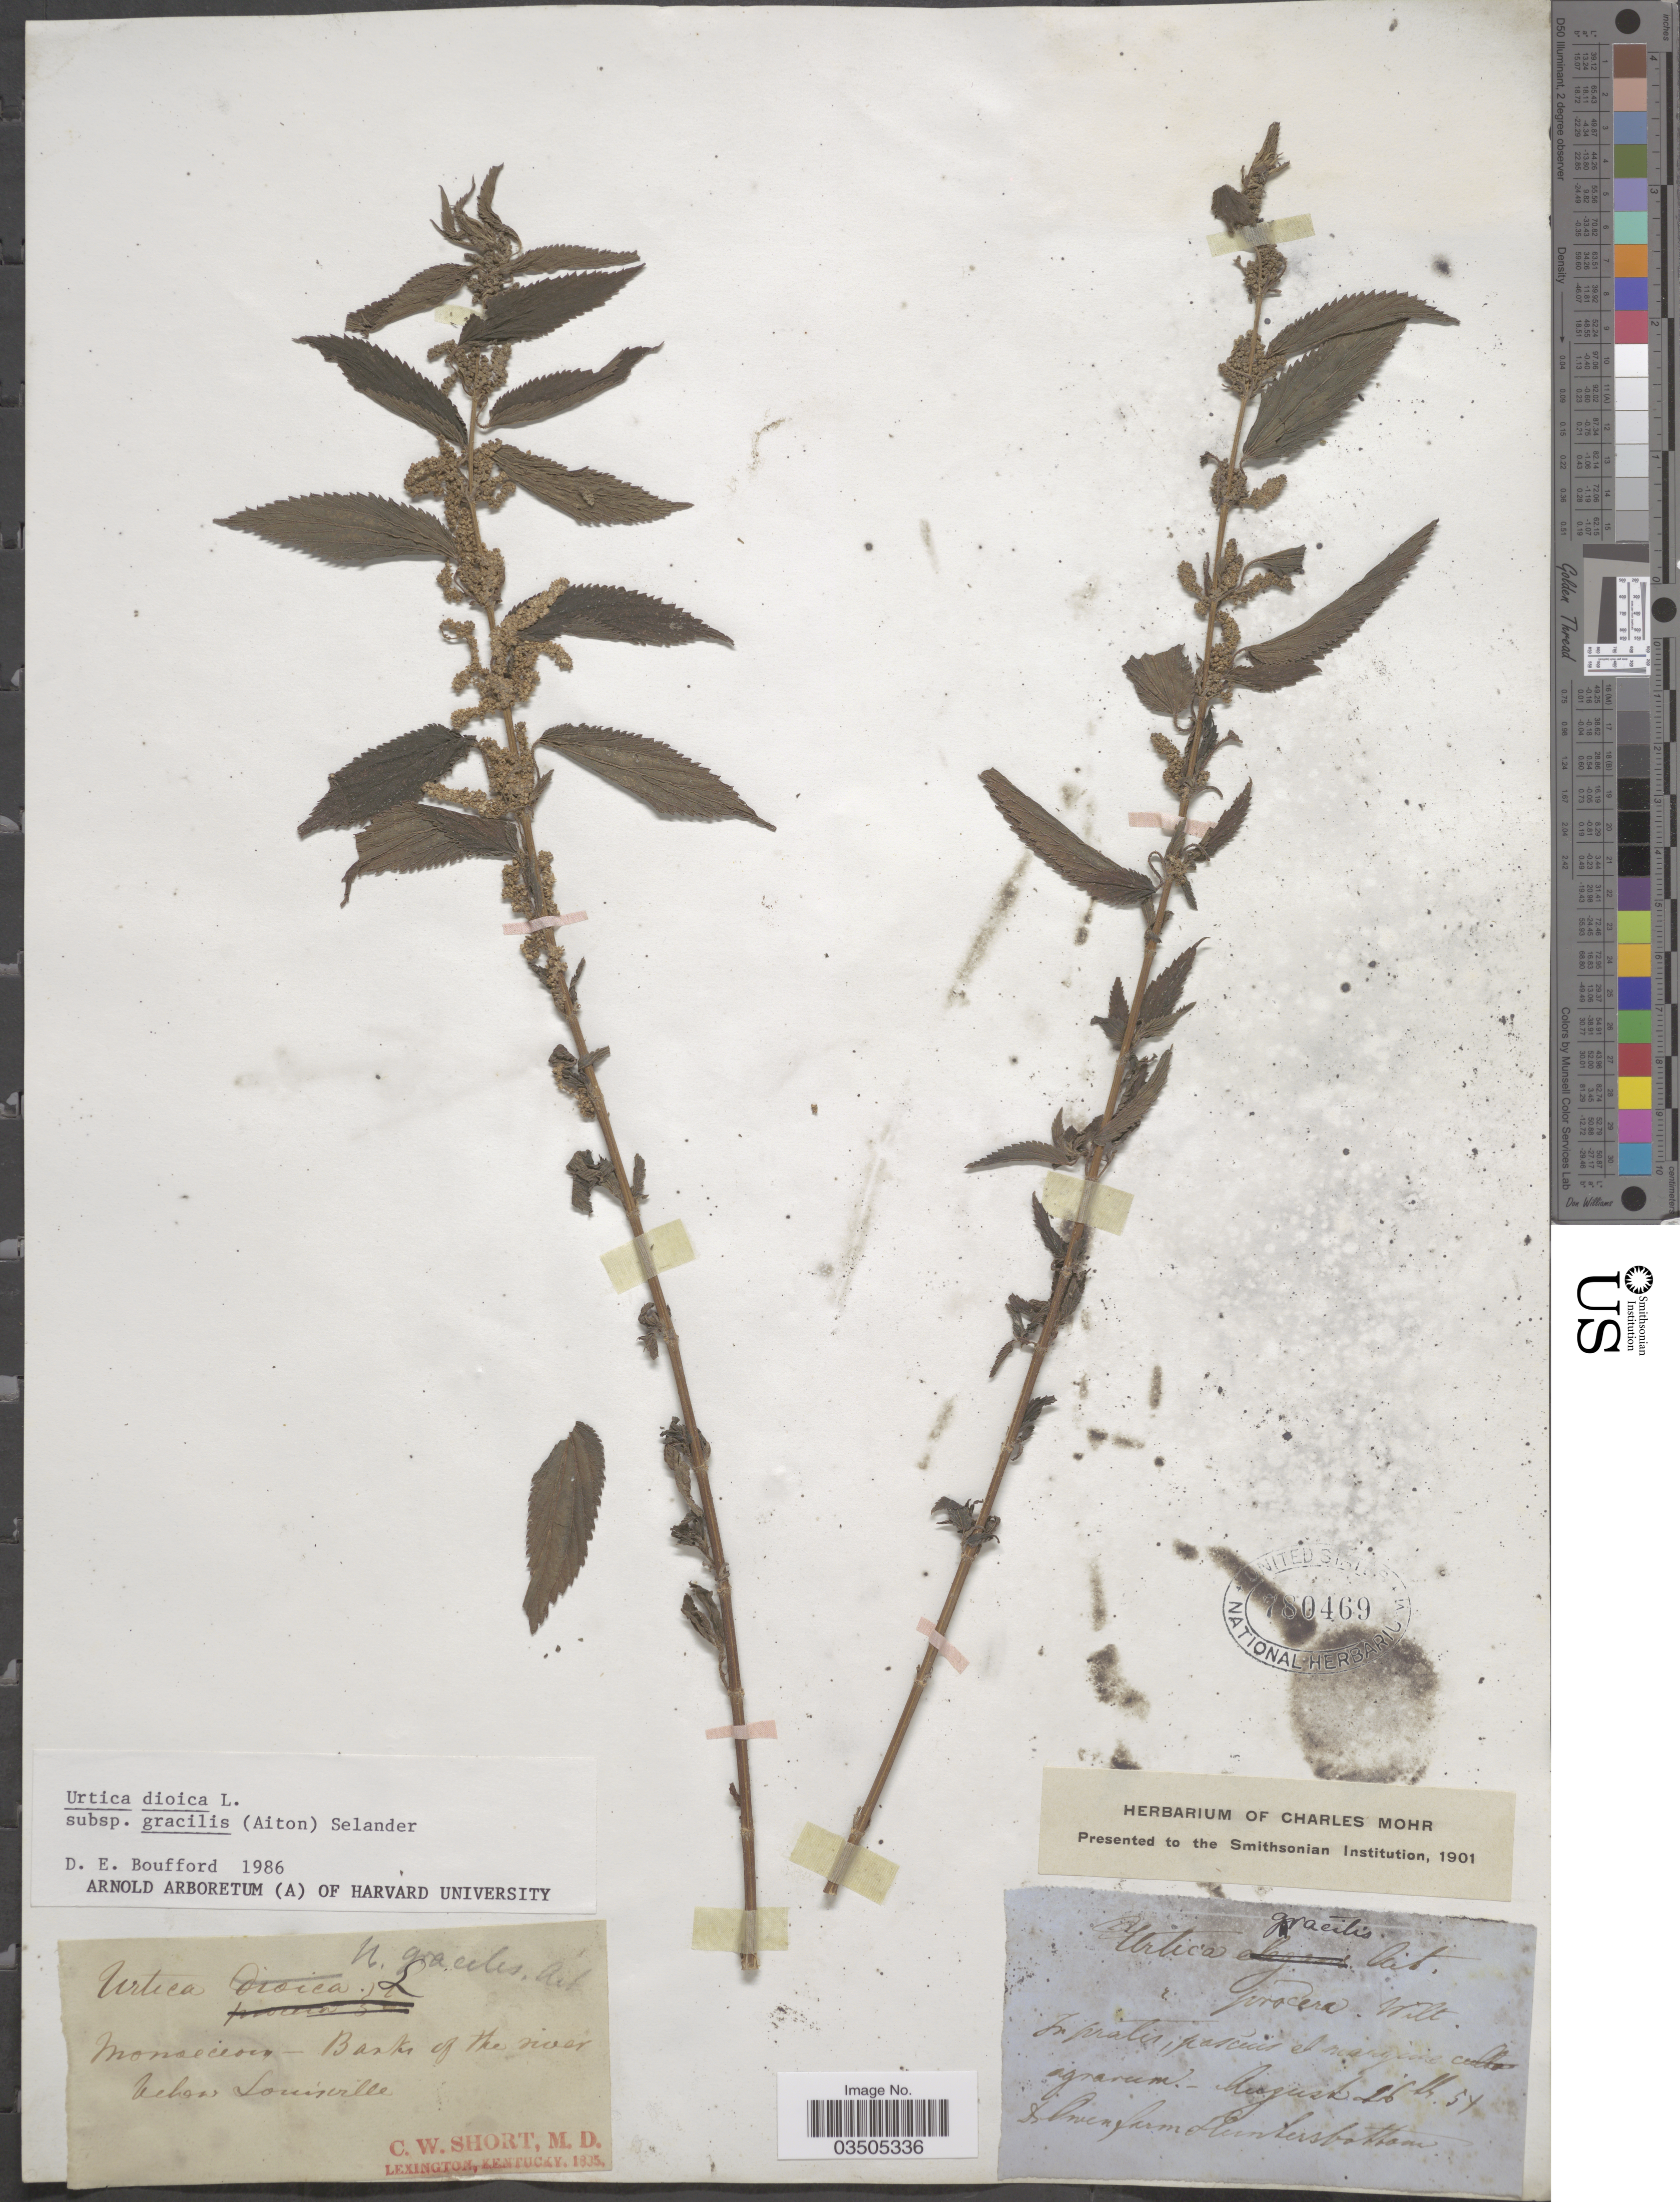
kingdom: Plantae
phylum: Tracheophyta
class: Magnoliopsida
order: Rosales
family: Urticaceae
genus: Urtica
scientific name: Urtica dioica subsp. gracilis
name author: L.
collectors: C. W. Short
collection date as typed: Transcribed d/m/y: 26/8/54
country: United States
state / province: Kentucky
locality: Banks of the river below Louisville. Dr Owen* farm Hunters bottom.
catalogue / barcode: US 780469